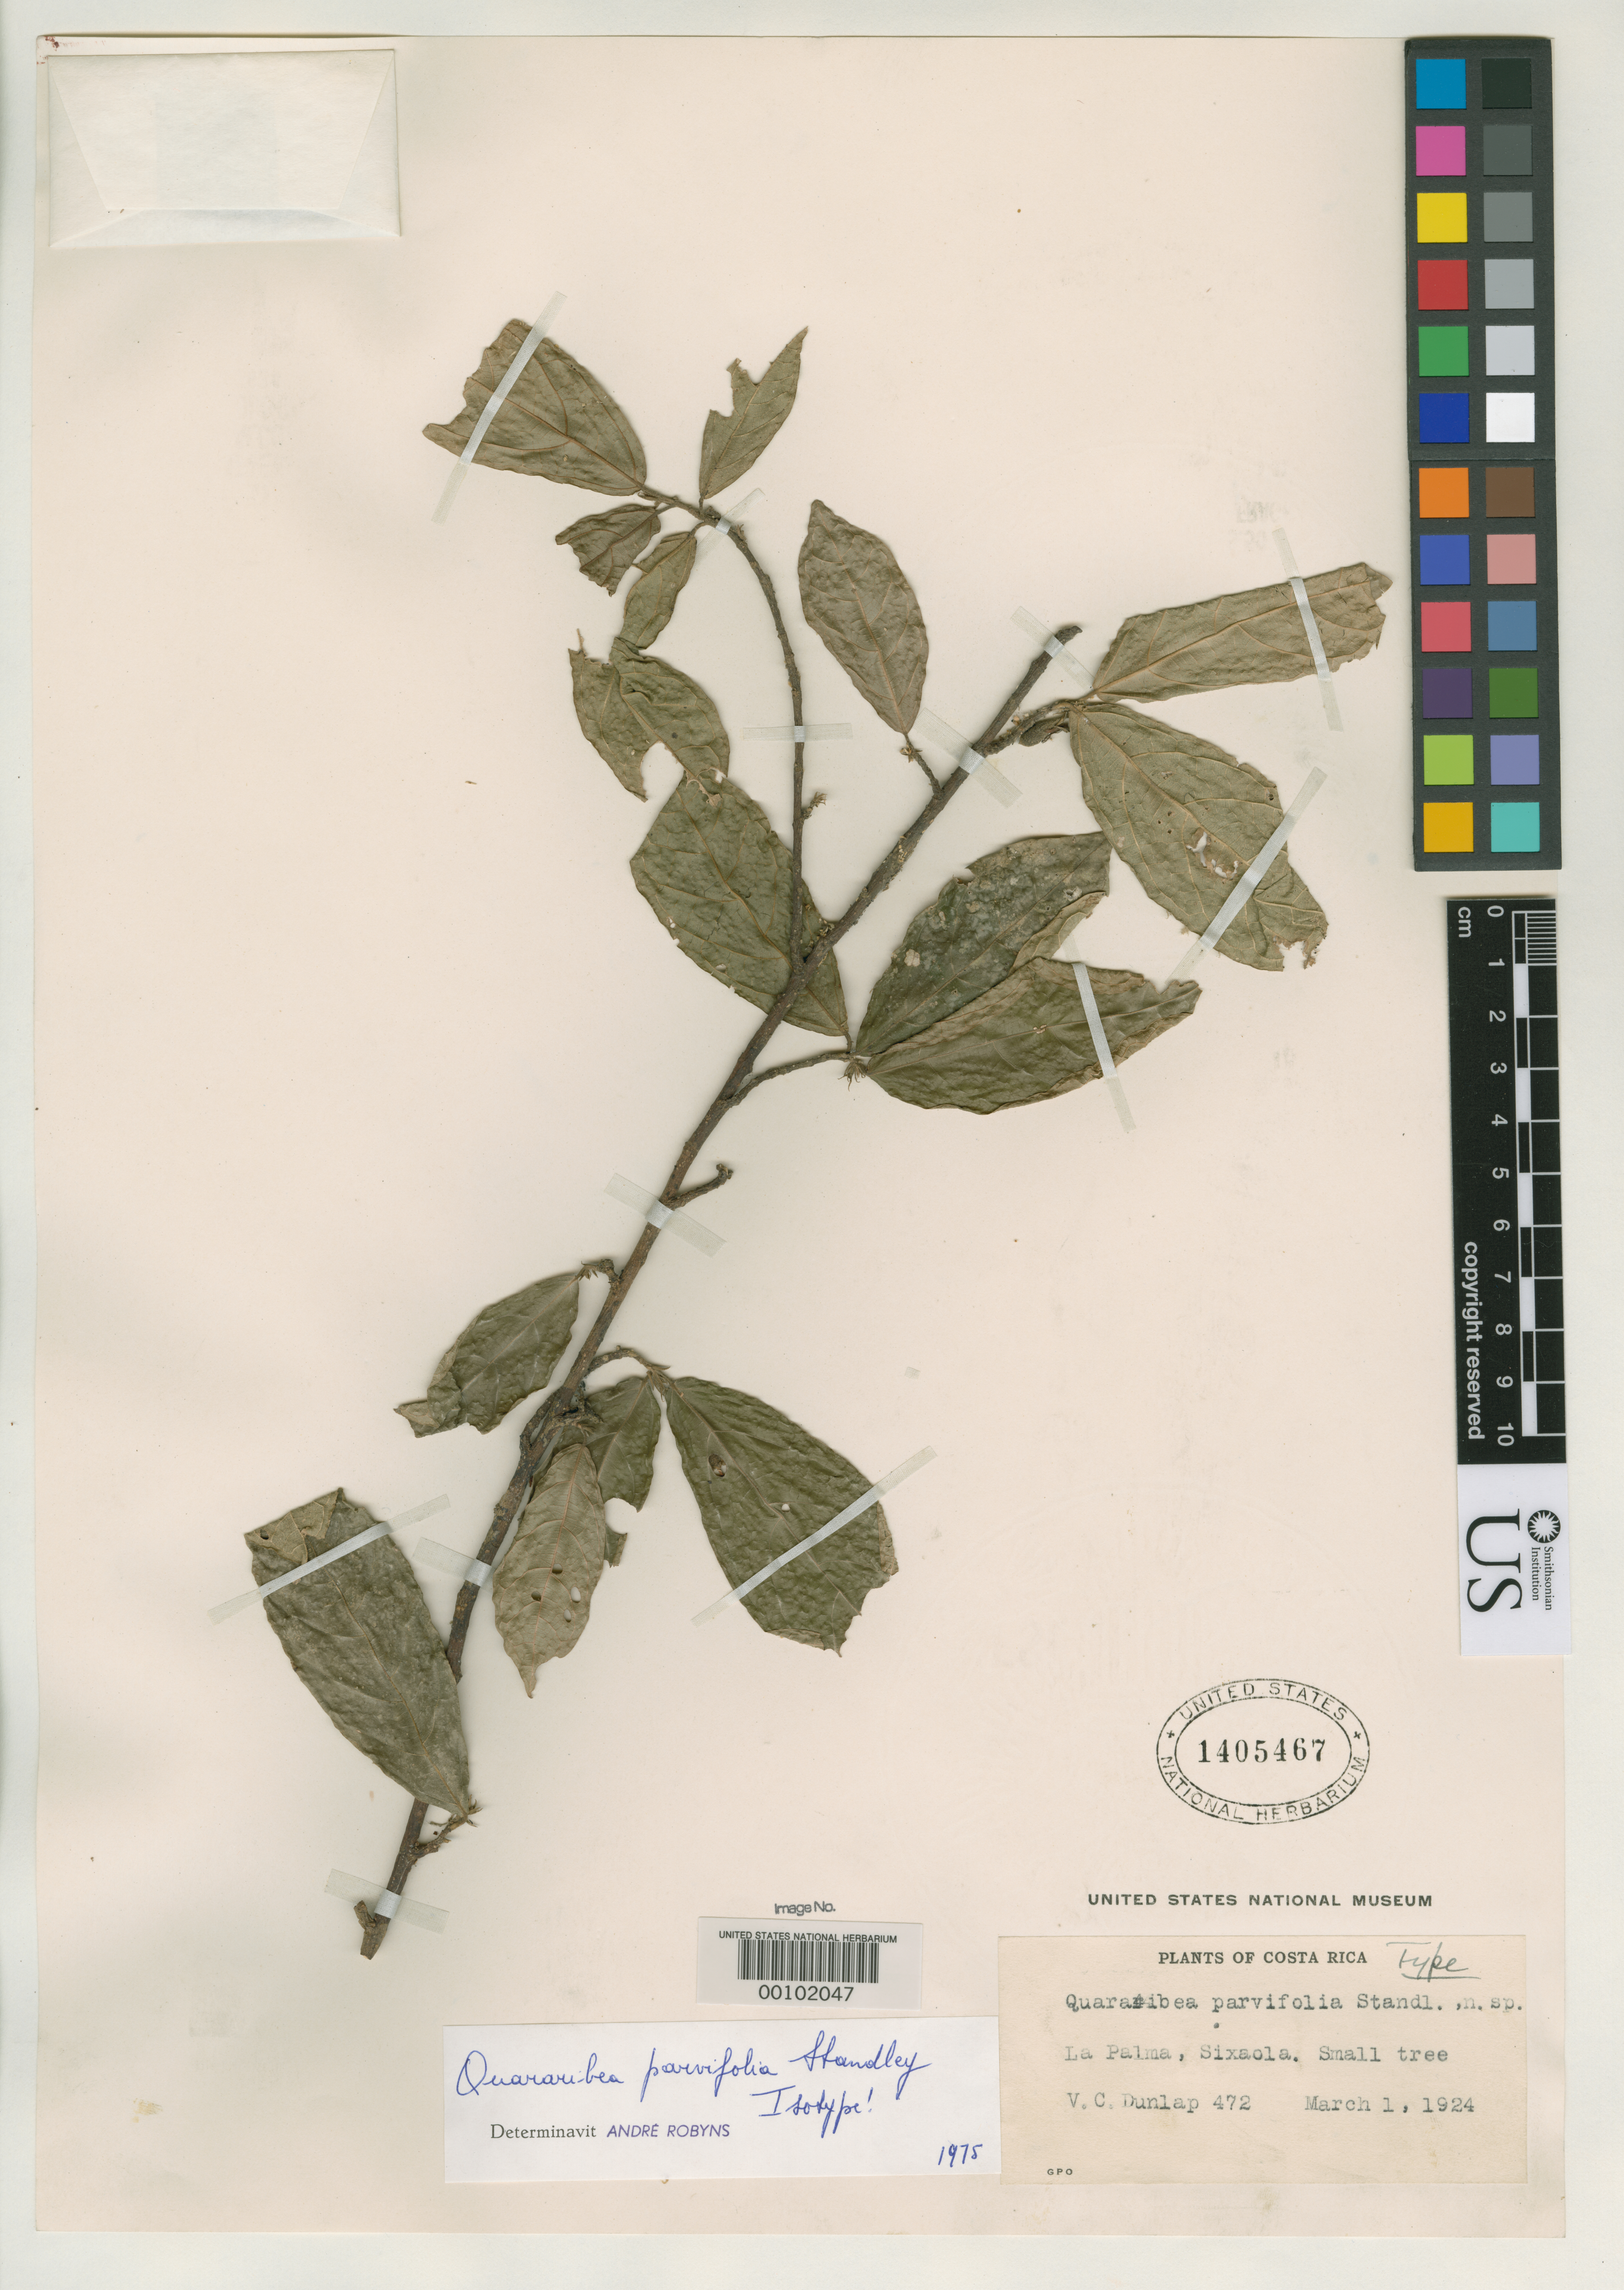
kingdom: Plantae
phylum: Tracheophyta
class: Magnoliopsida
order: Malvales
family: Malvaceae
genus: Quararibea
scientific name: Quararibea parvifolia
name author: Standl.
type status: Isotype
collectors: V. C. Dunlap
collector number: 472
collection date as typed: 01 Mar 1924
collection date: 1924-03-01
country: Costa Rica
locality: La Palma, Sixaola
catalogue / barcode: US 1405467